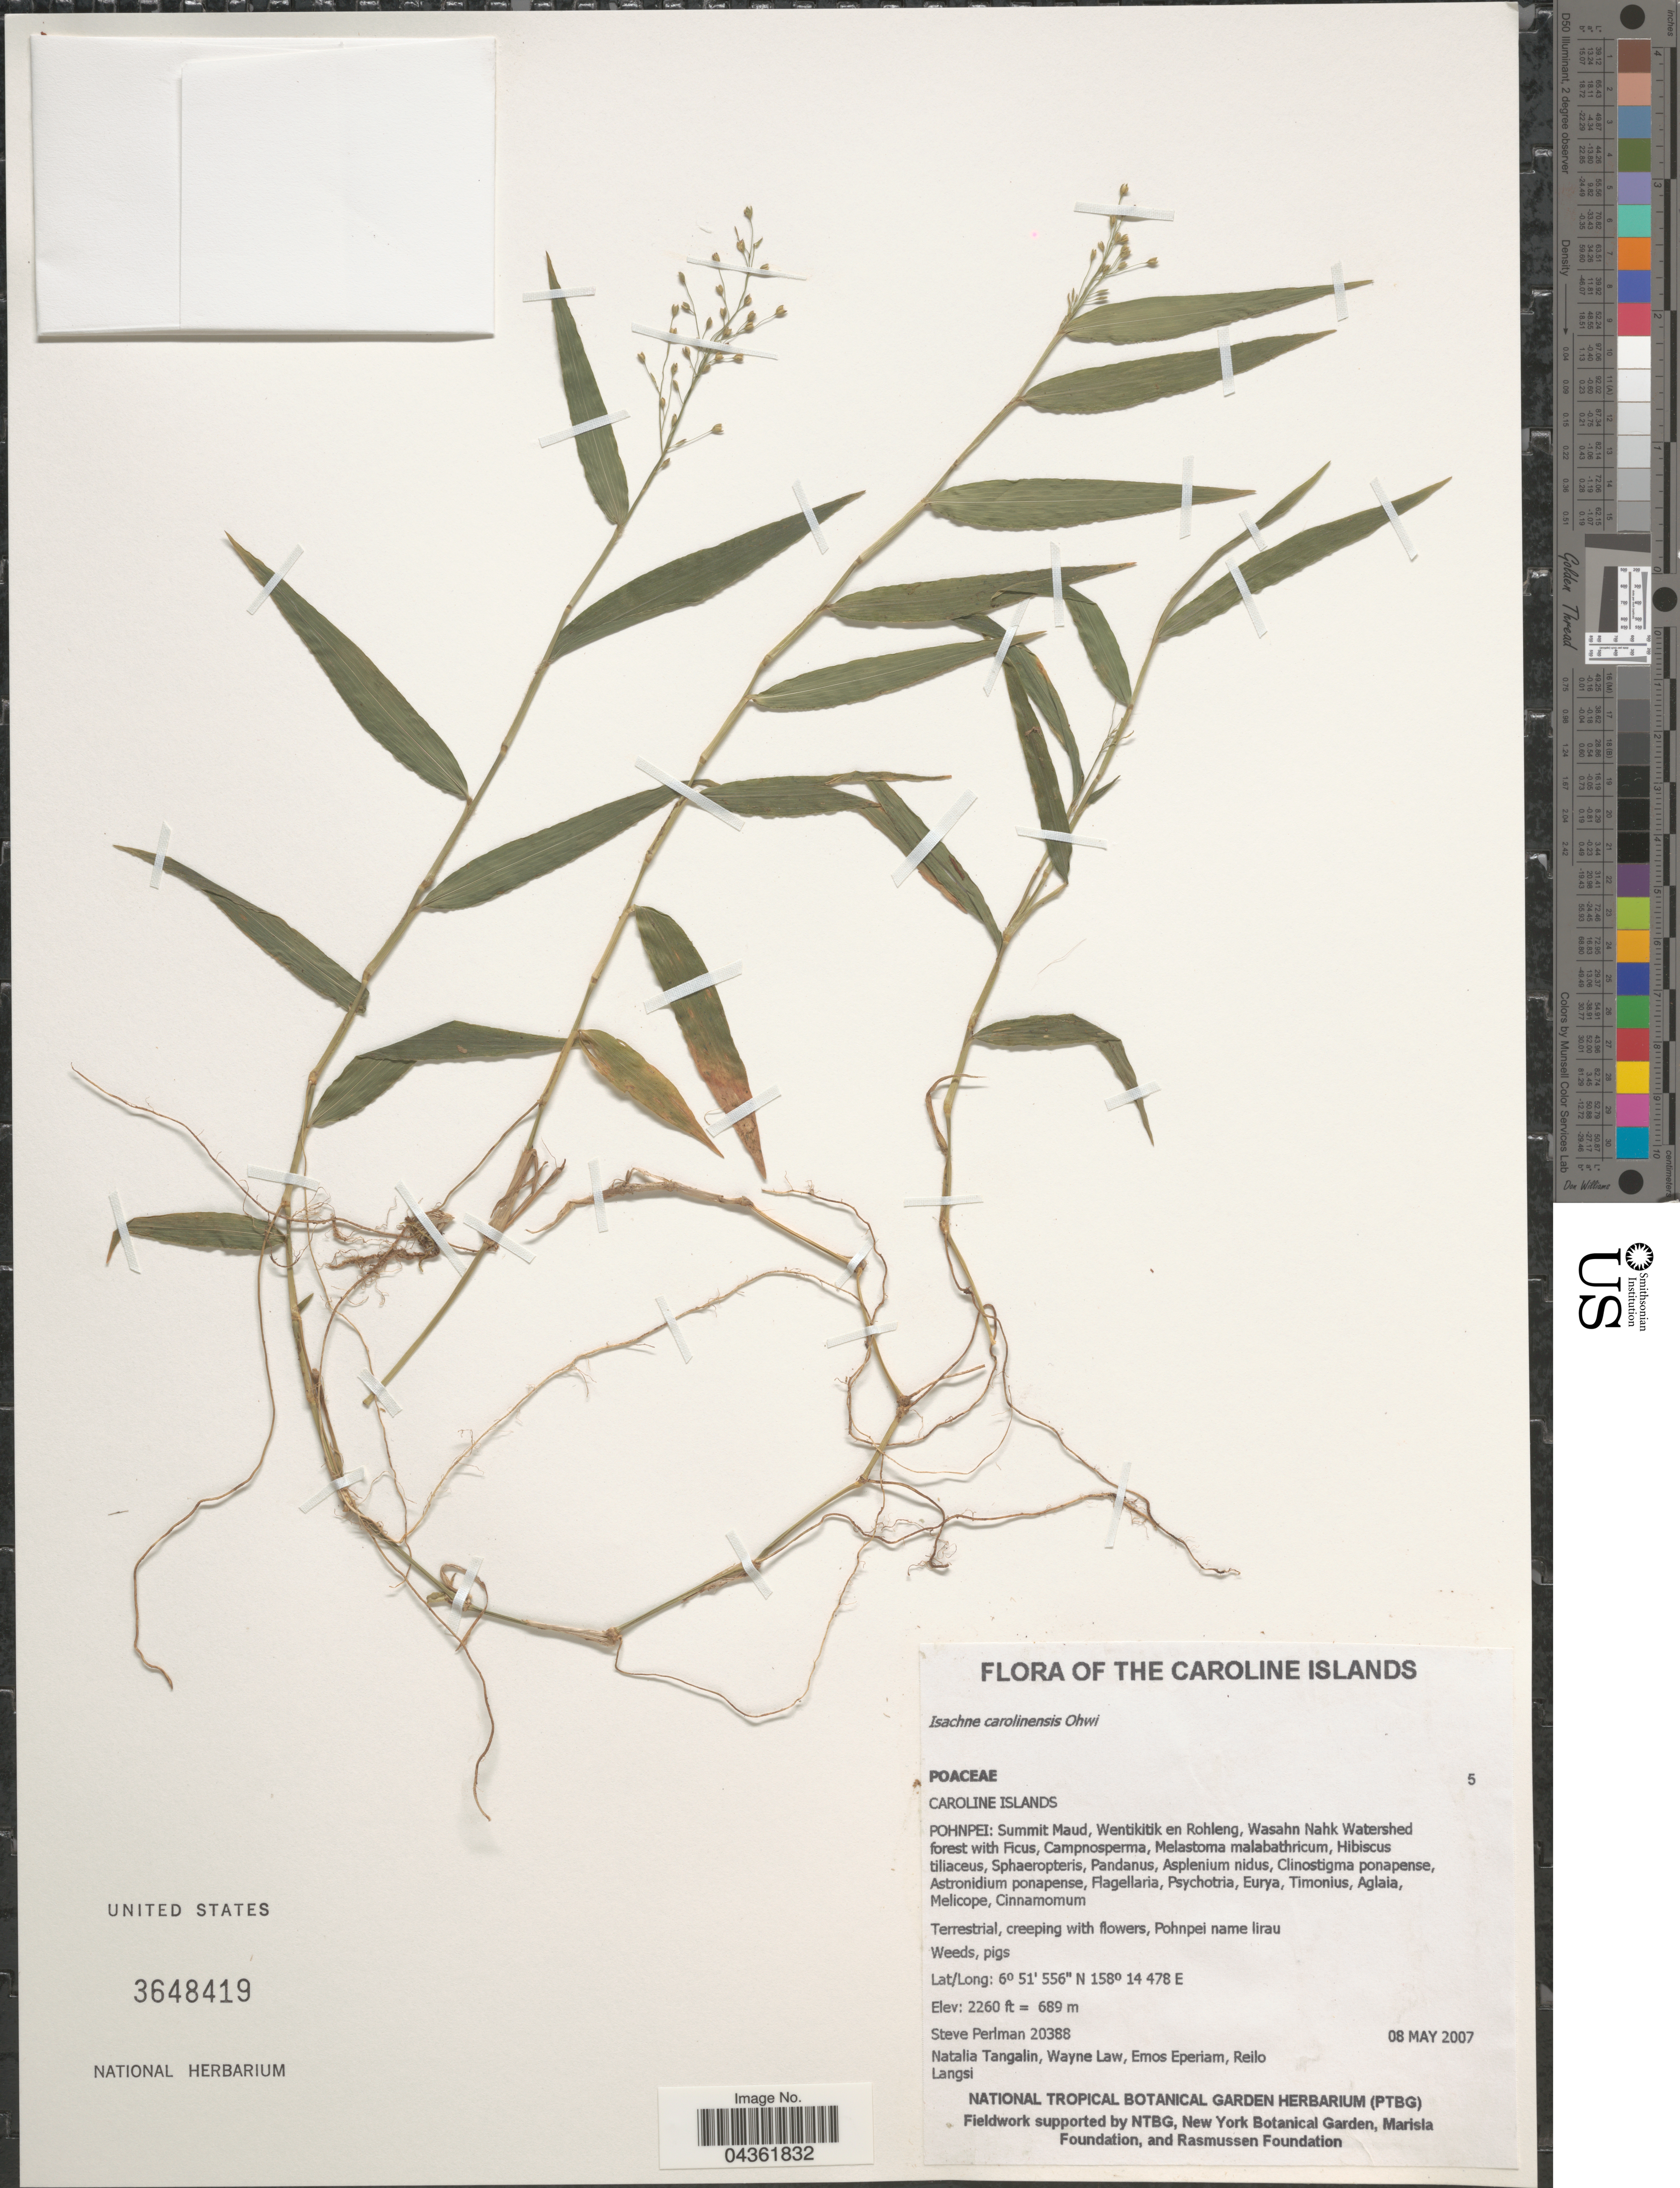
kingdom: Plantae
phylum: Tracheophyta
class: Liliopsida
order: Poales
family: Poaceae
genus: Isachne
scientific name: Isachne carolinensis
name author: Ohwi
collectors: S. Perlman, N. Tangalin, W. Law, E. Eperiam & R. Langsi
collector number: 20388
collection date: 2007-05-08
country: Micronesia, Federated States of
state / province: Pohnpei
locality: Caroline Islands. Summit Maud, Wentikitik en Rohleng, Wasahn Nahk Watershed forest.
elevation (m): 689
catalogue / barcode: US 3648419